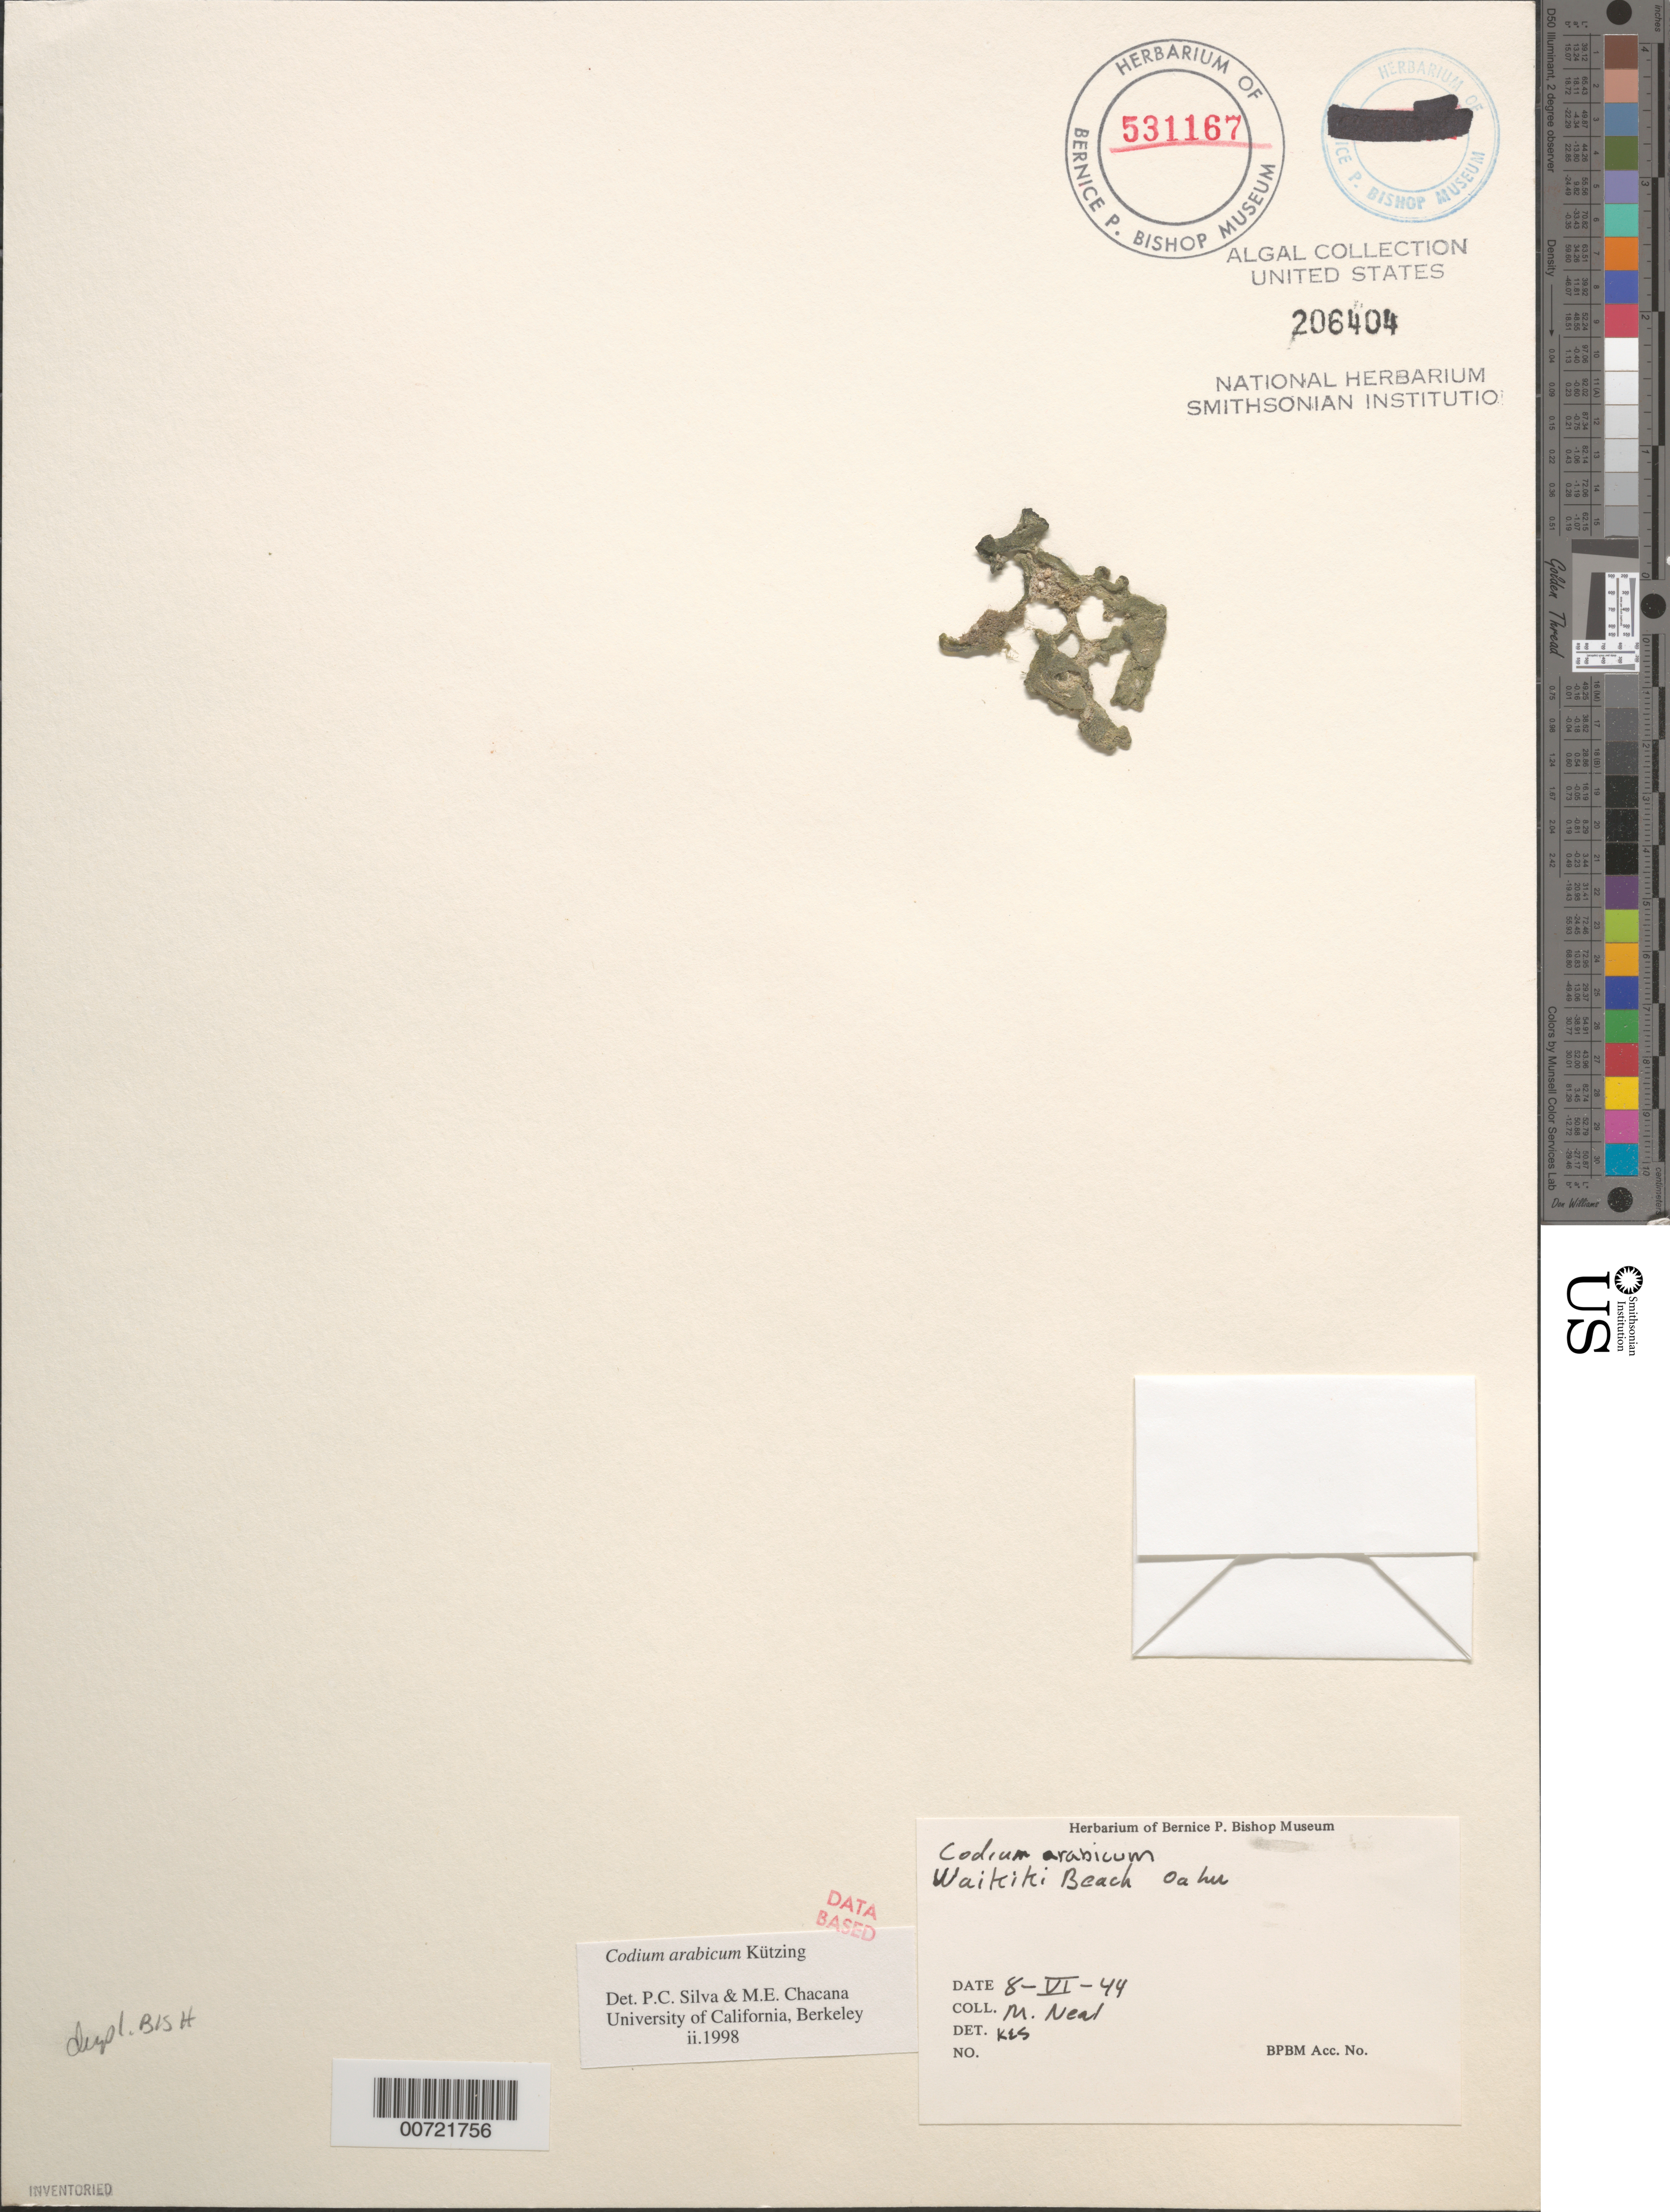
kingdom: Plantae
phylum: Chlorophyta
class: Ulvophyceae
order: Bryopsidales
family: Codiaceae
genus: Codium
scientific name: Codium arabicum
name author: Kütz.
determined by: Pedroche, F. F.; Silva, P. C.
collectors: M. Neal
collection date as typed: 08 Jun 1944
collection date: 1944-06-08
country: United States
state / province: Hawaii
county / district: Honolulu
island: Oahu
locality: Waikiki Beach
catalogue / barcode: US 206404